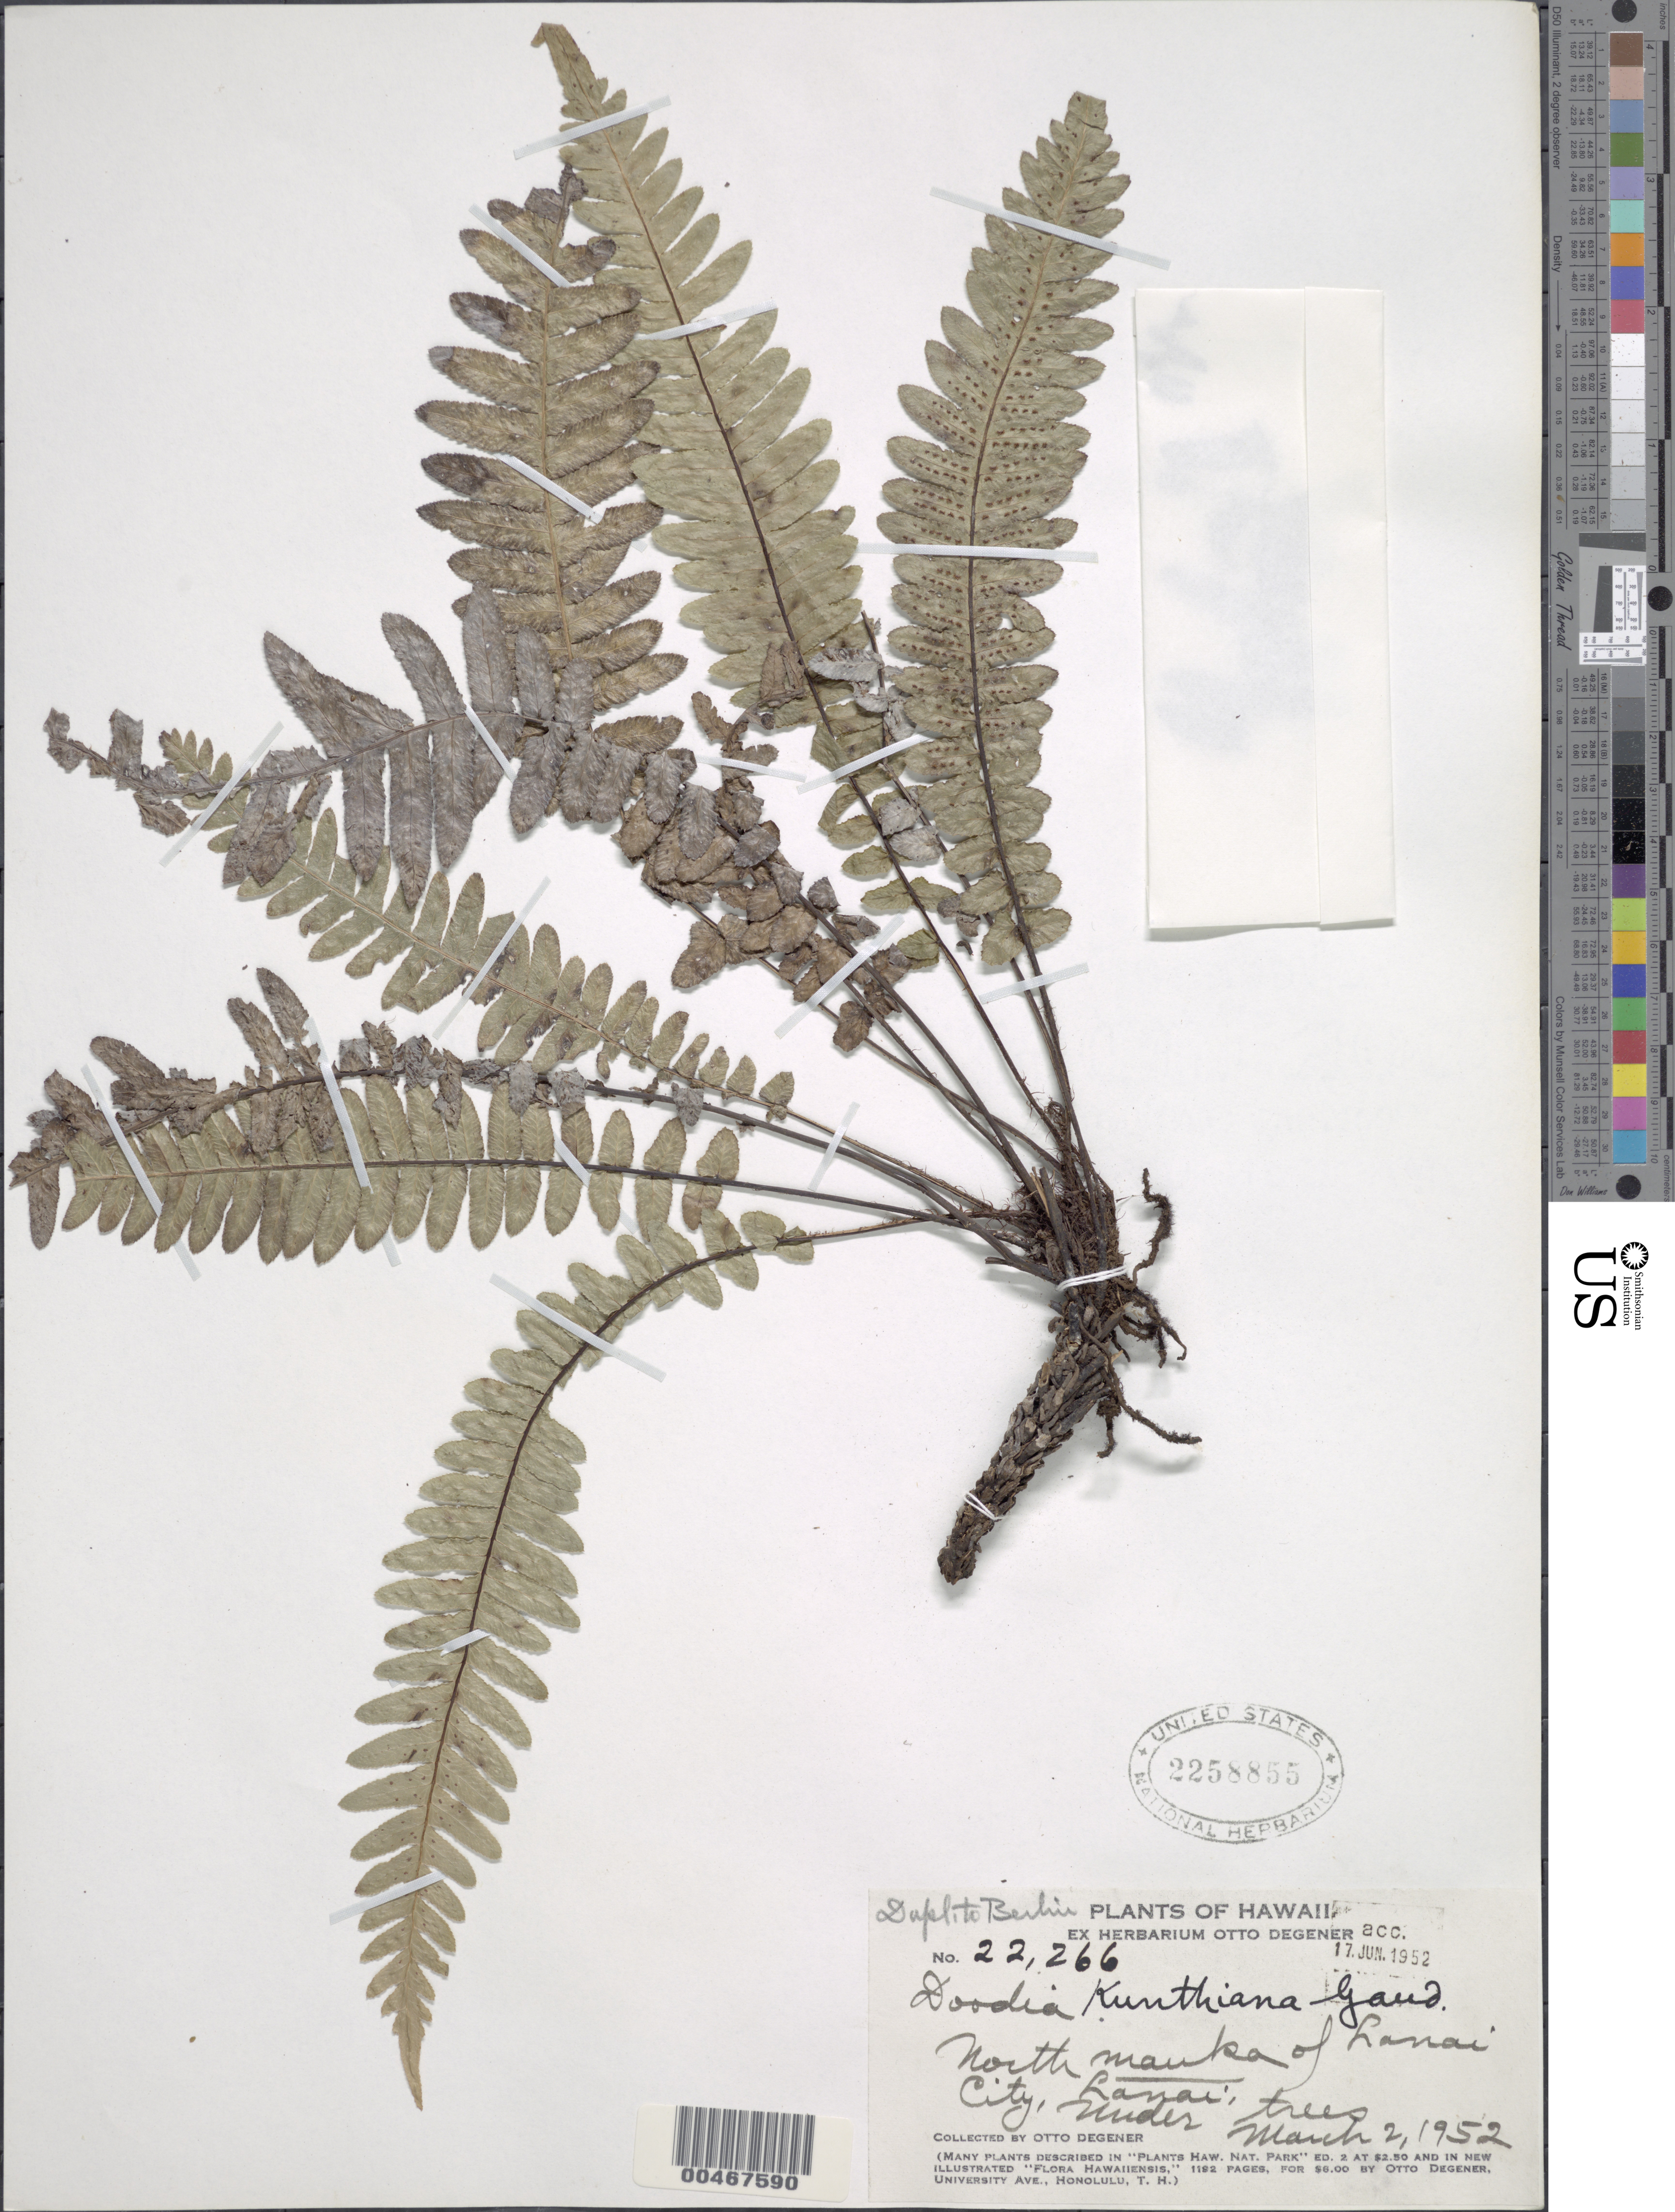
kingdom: Plantae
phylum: Tracheophyta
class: Polypodiopsida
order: Polypodiales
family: Blechnaceae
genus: Doodia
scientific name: Doodia kunthiana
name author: Gaudich.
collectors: O. Degener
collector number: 22266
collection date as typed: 2 Mar 1952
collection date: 1952-03-02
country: United States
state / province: Hawaii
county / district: Maui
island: Lana'i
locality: N muka of Lanai city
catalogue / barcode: US 2258855